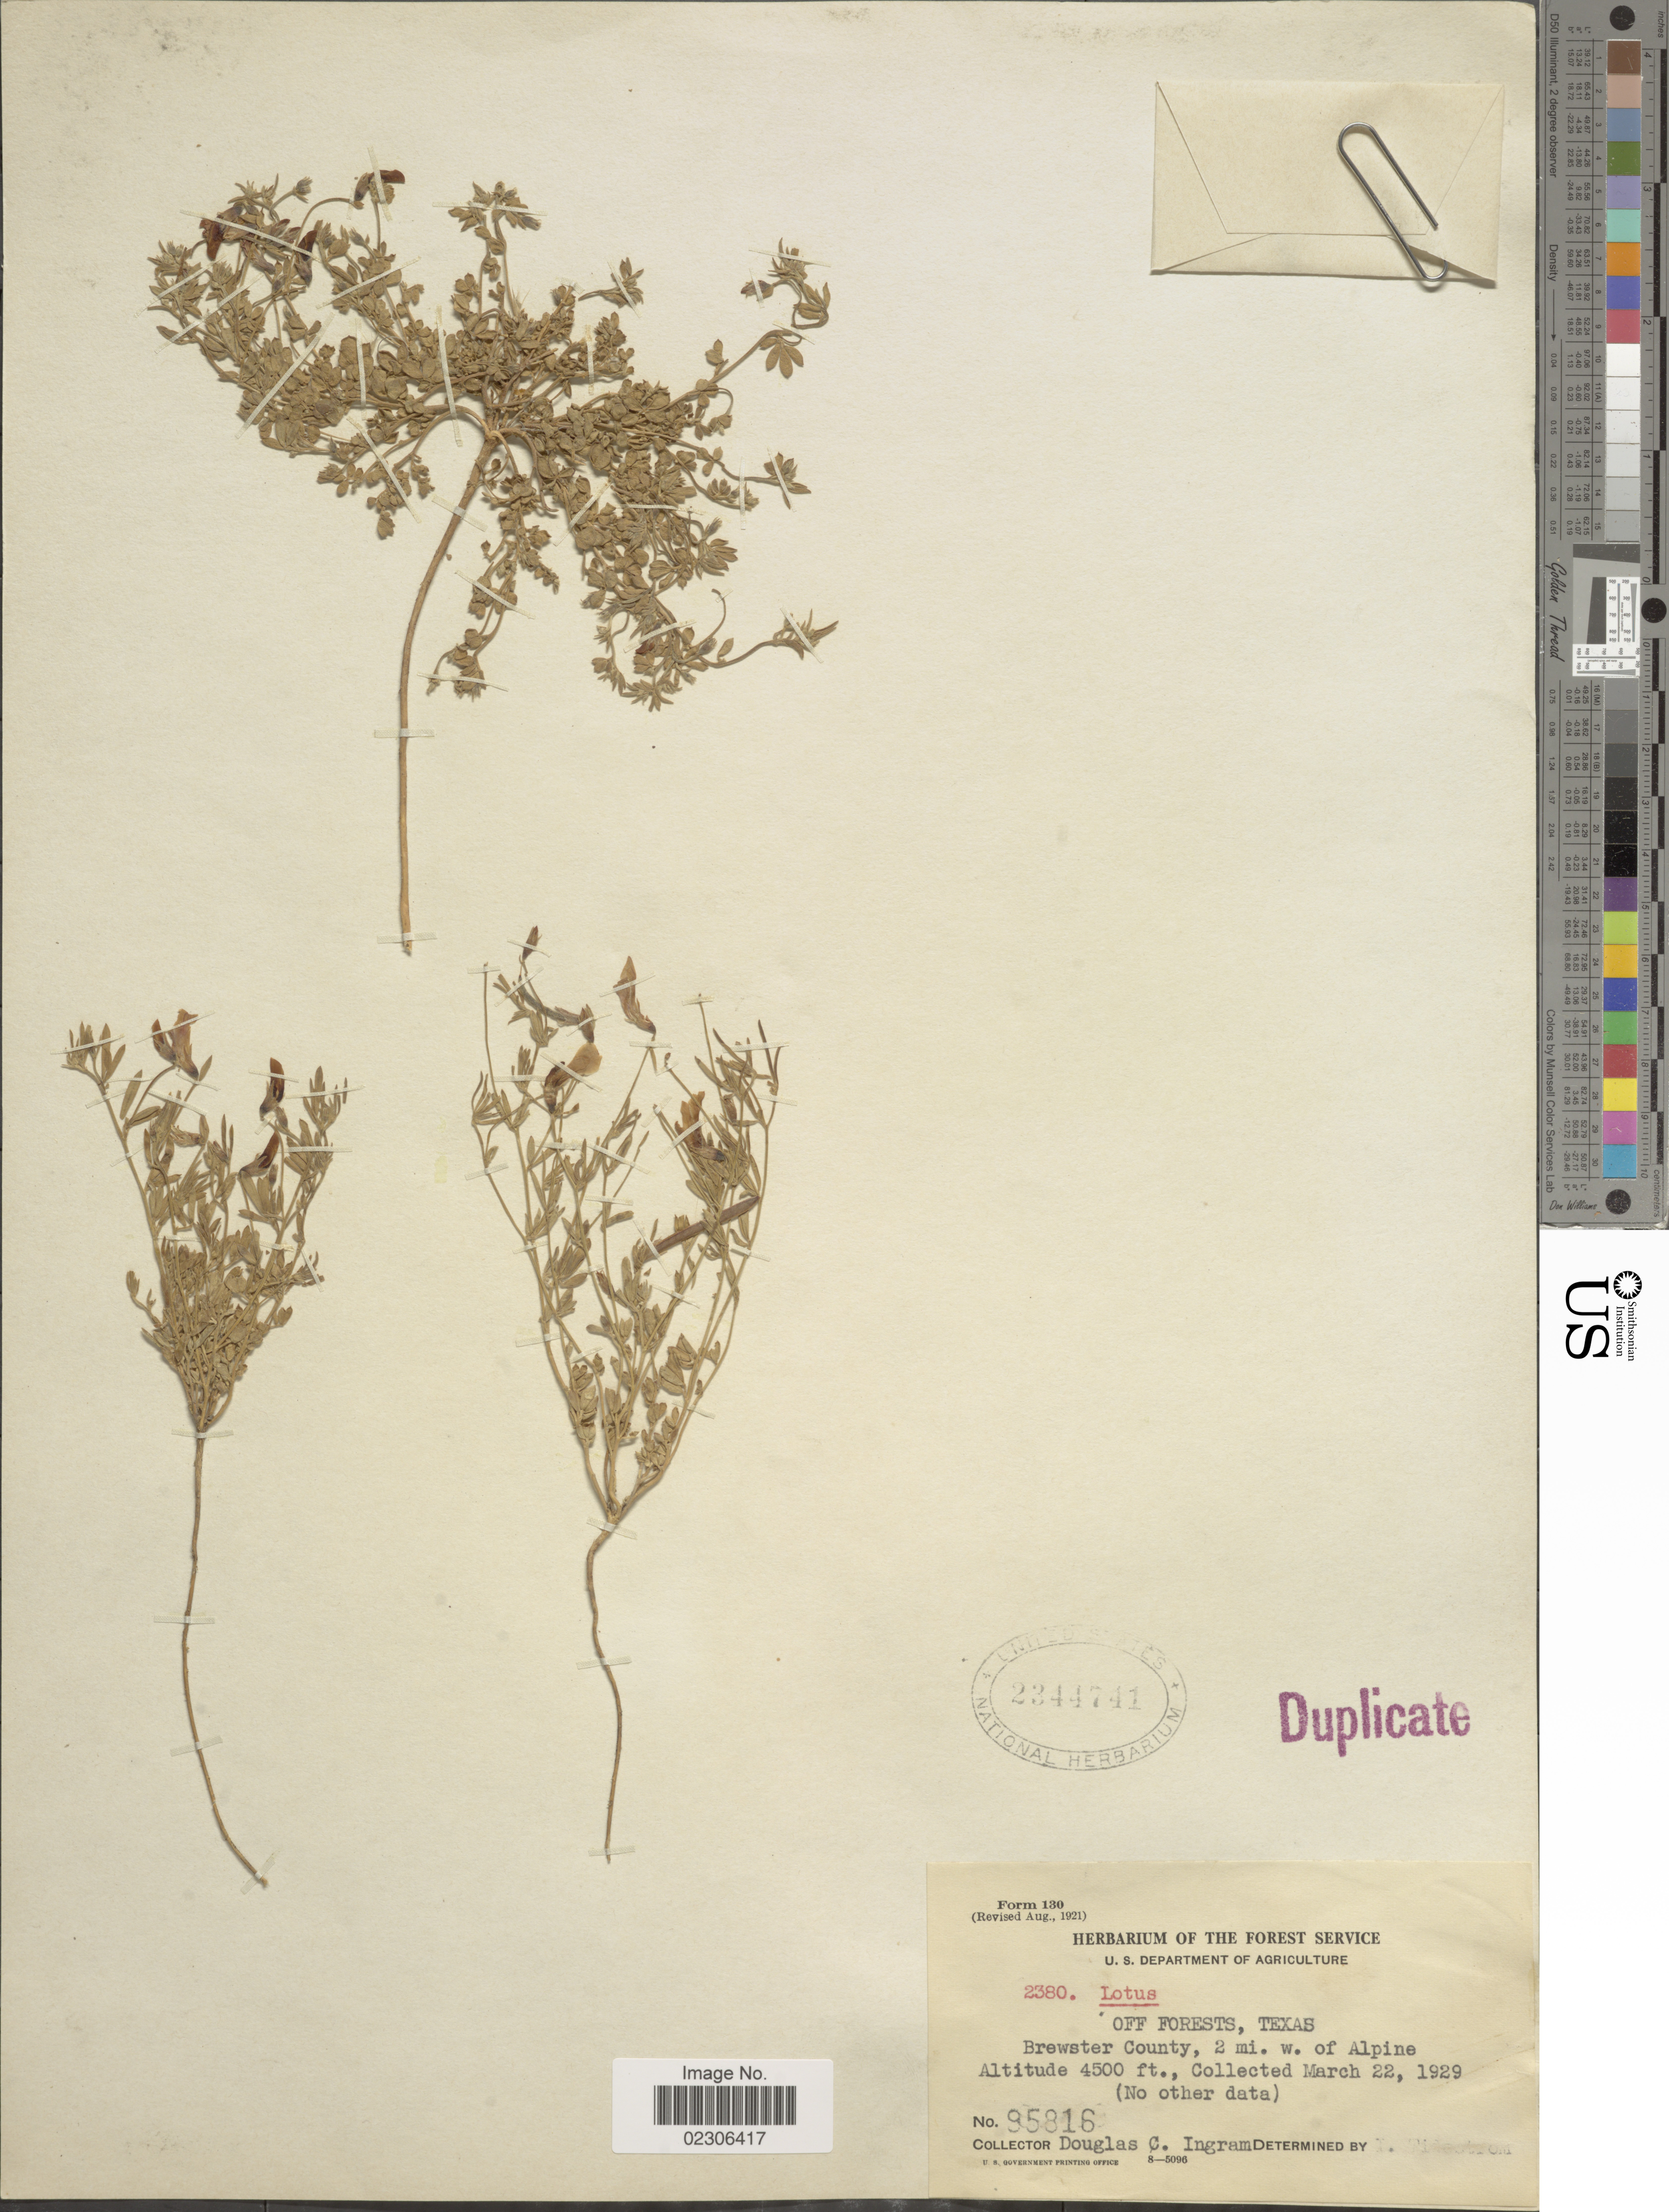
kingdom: Plantae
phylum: Tracheophyta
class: Magnoliopsida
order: Fabales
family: Fabaceae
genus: Lotus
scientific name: Lotus sp.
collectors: D. C. Ingram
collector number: B. 2380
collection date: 1929-03-22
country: United States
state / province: Texas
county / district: Brewster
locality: OFF Forests, Brewster County, 2 mi. W of Alpine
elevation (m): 1372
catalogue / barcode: US 2344741